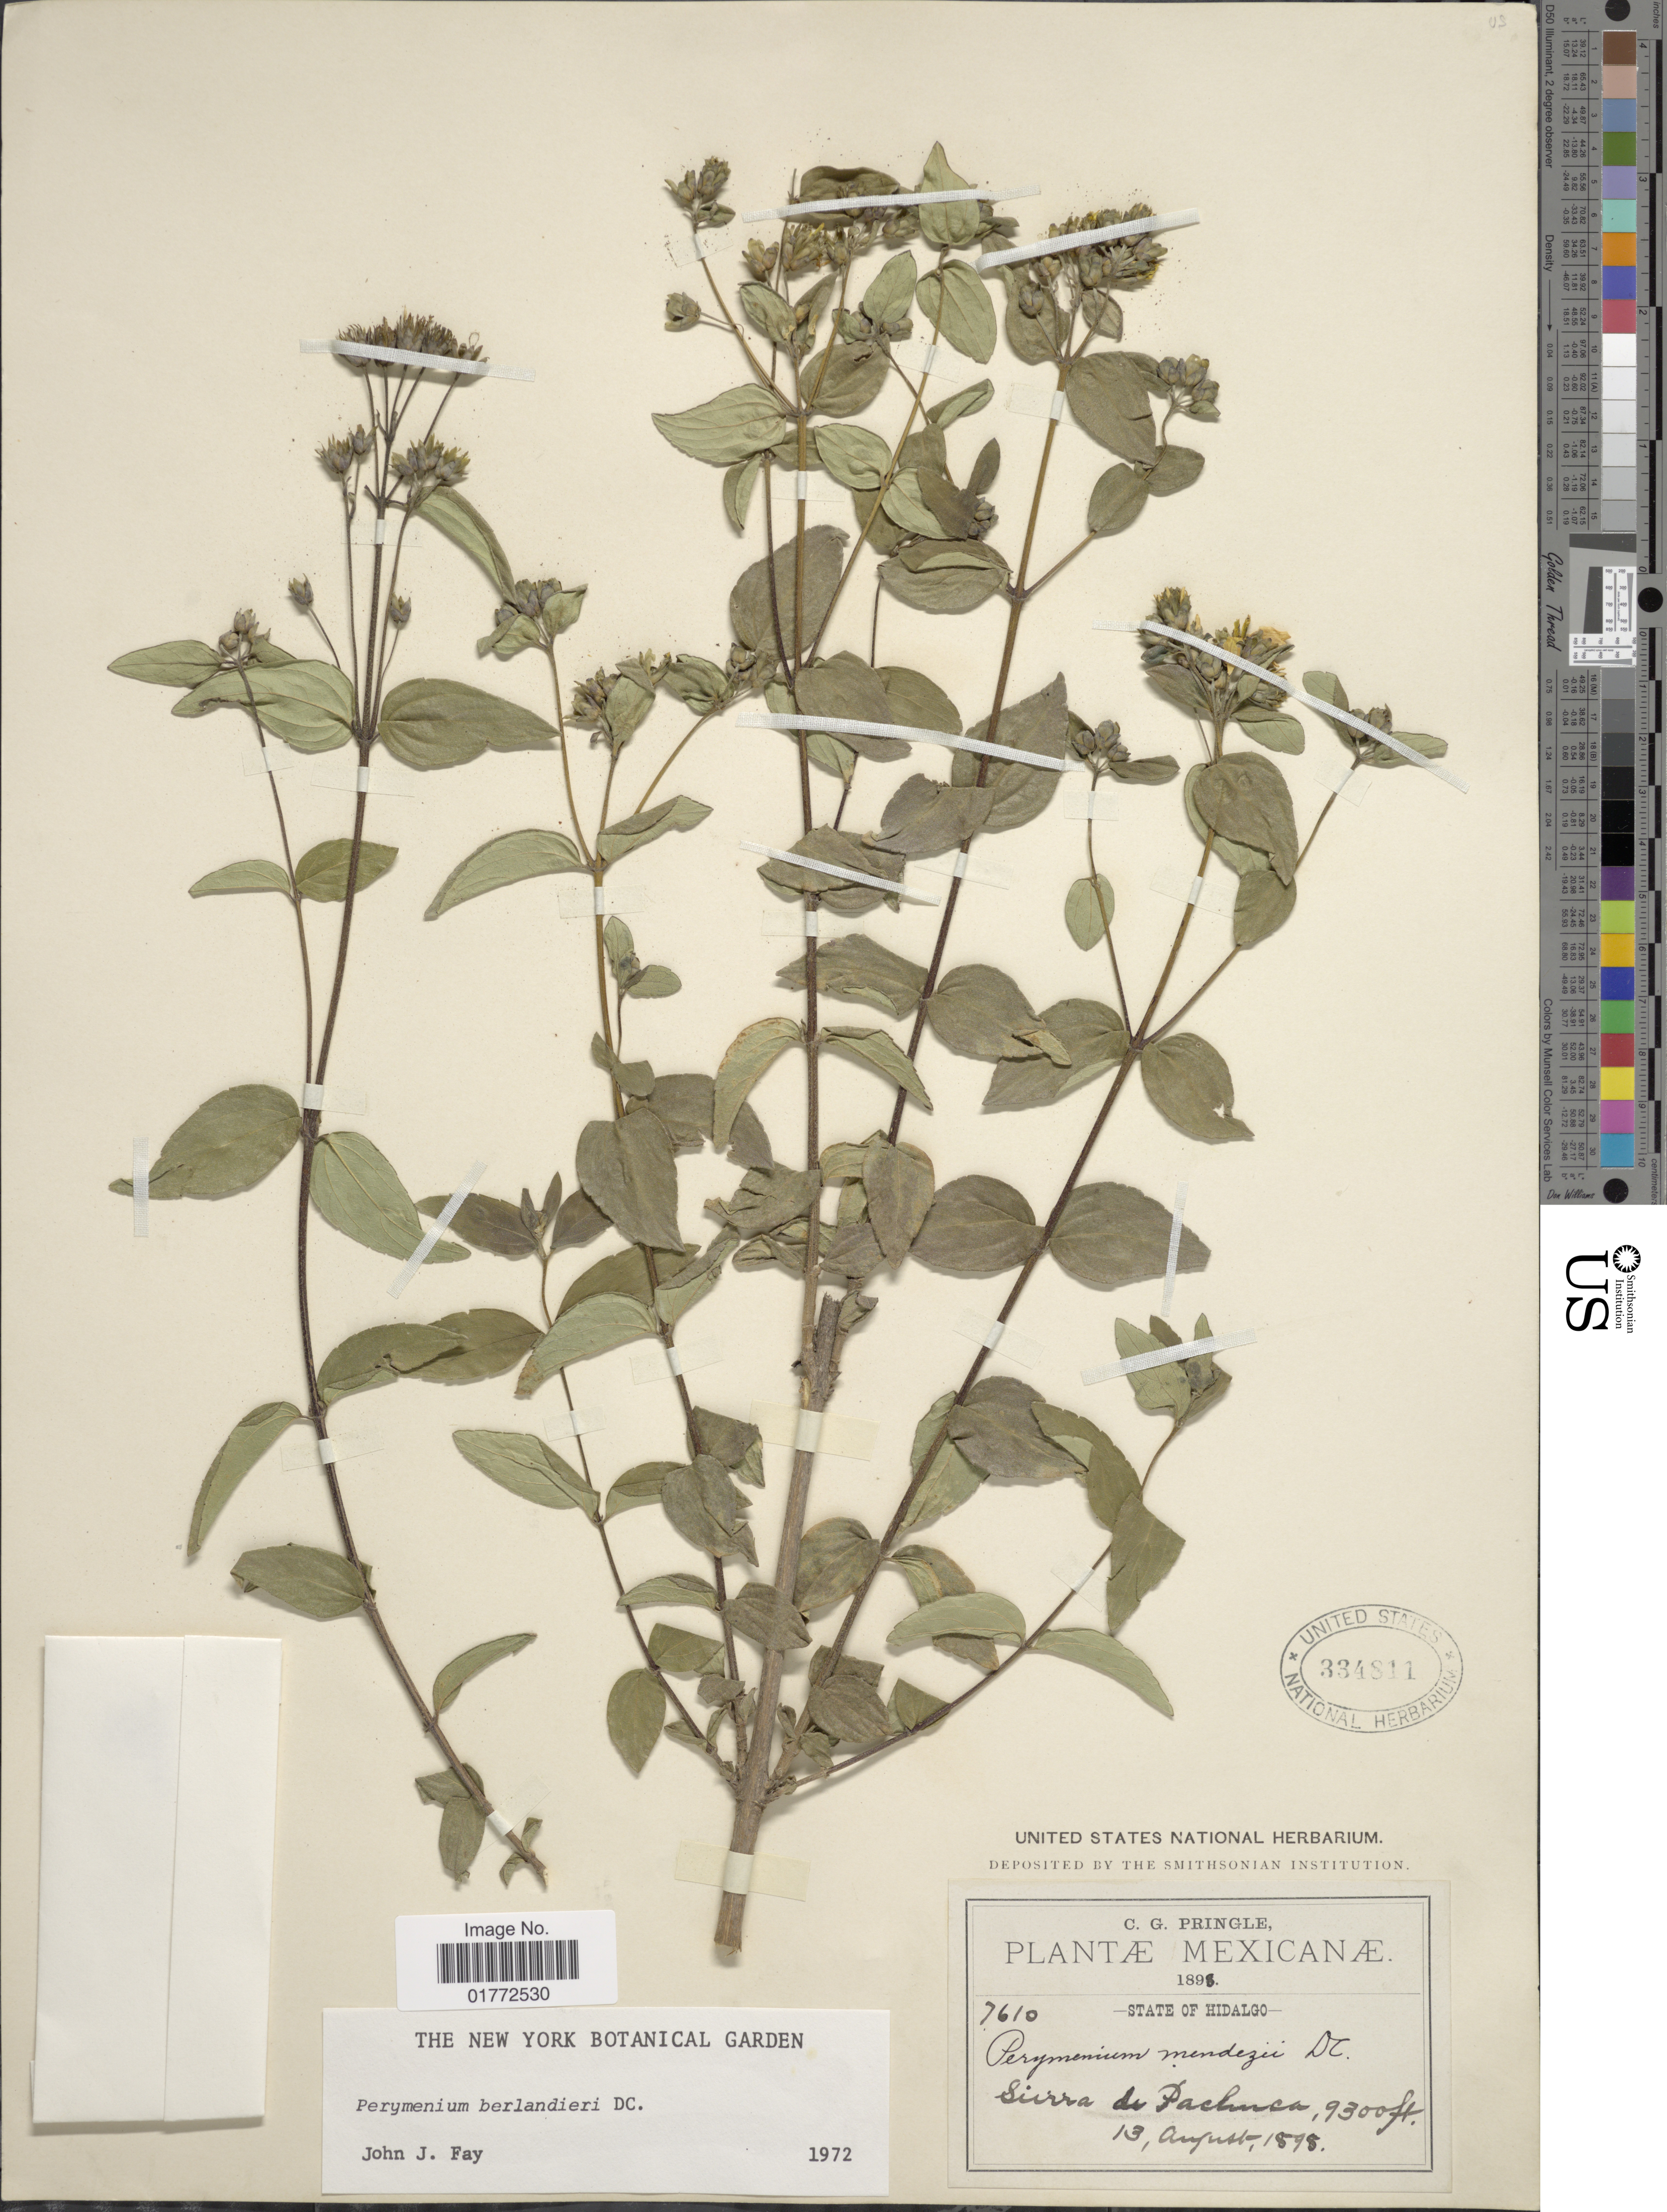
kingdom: Plantae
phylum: Tracheophyta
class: Magnoliopsida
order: Asterales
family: Asteraceae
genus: Perymenium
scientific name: Perymenium berlandieri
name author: DC.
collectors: C. G. Pringle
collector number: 7610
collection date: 1895-08-13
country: Mexico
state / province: Hidalgo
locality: Sierra de Pachuca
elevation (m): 2835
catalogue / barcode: US 334811